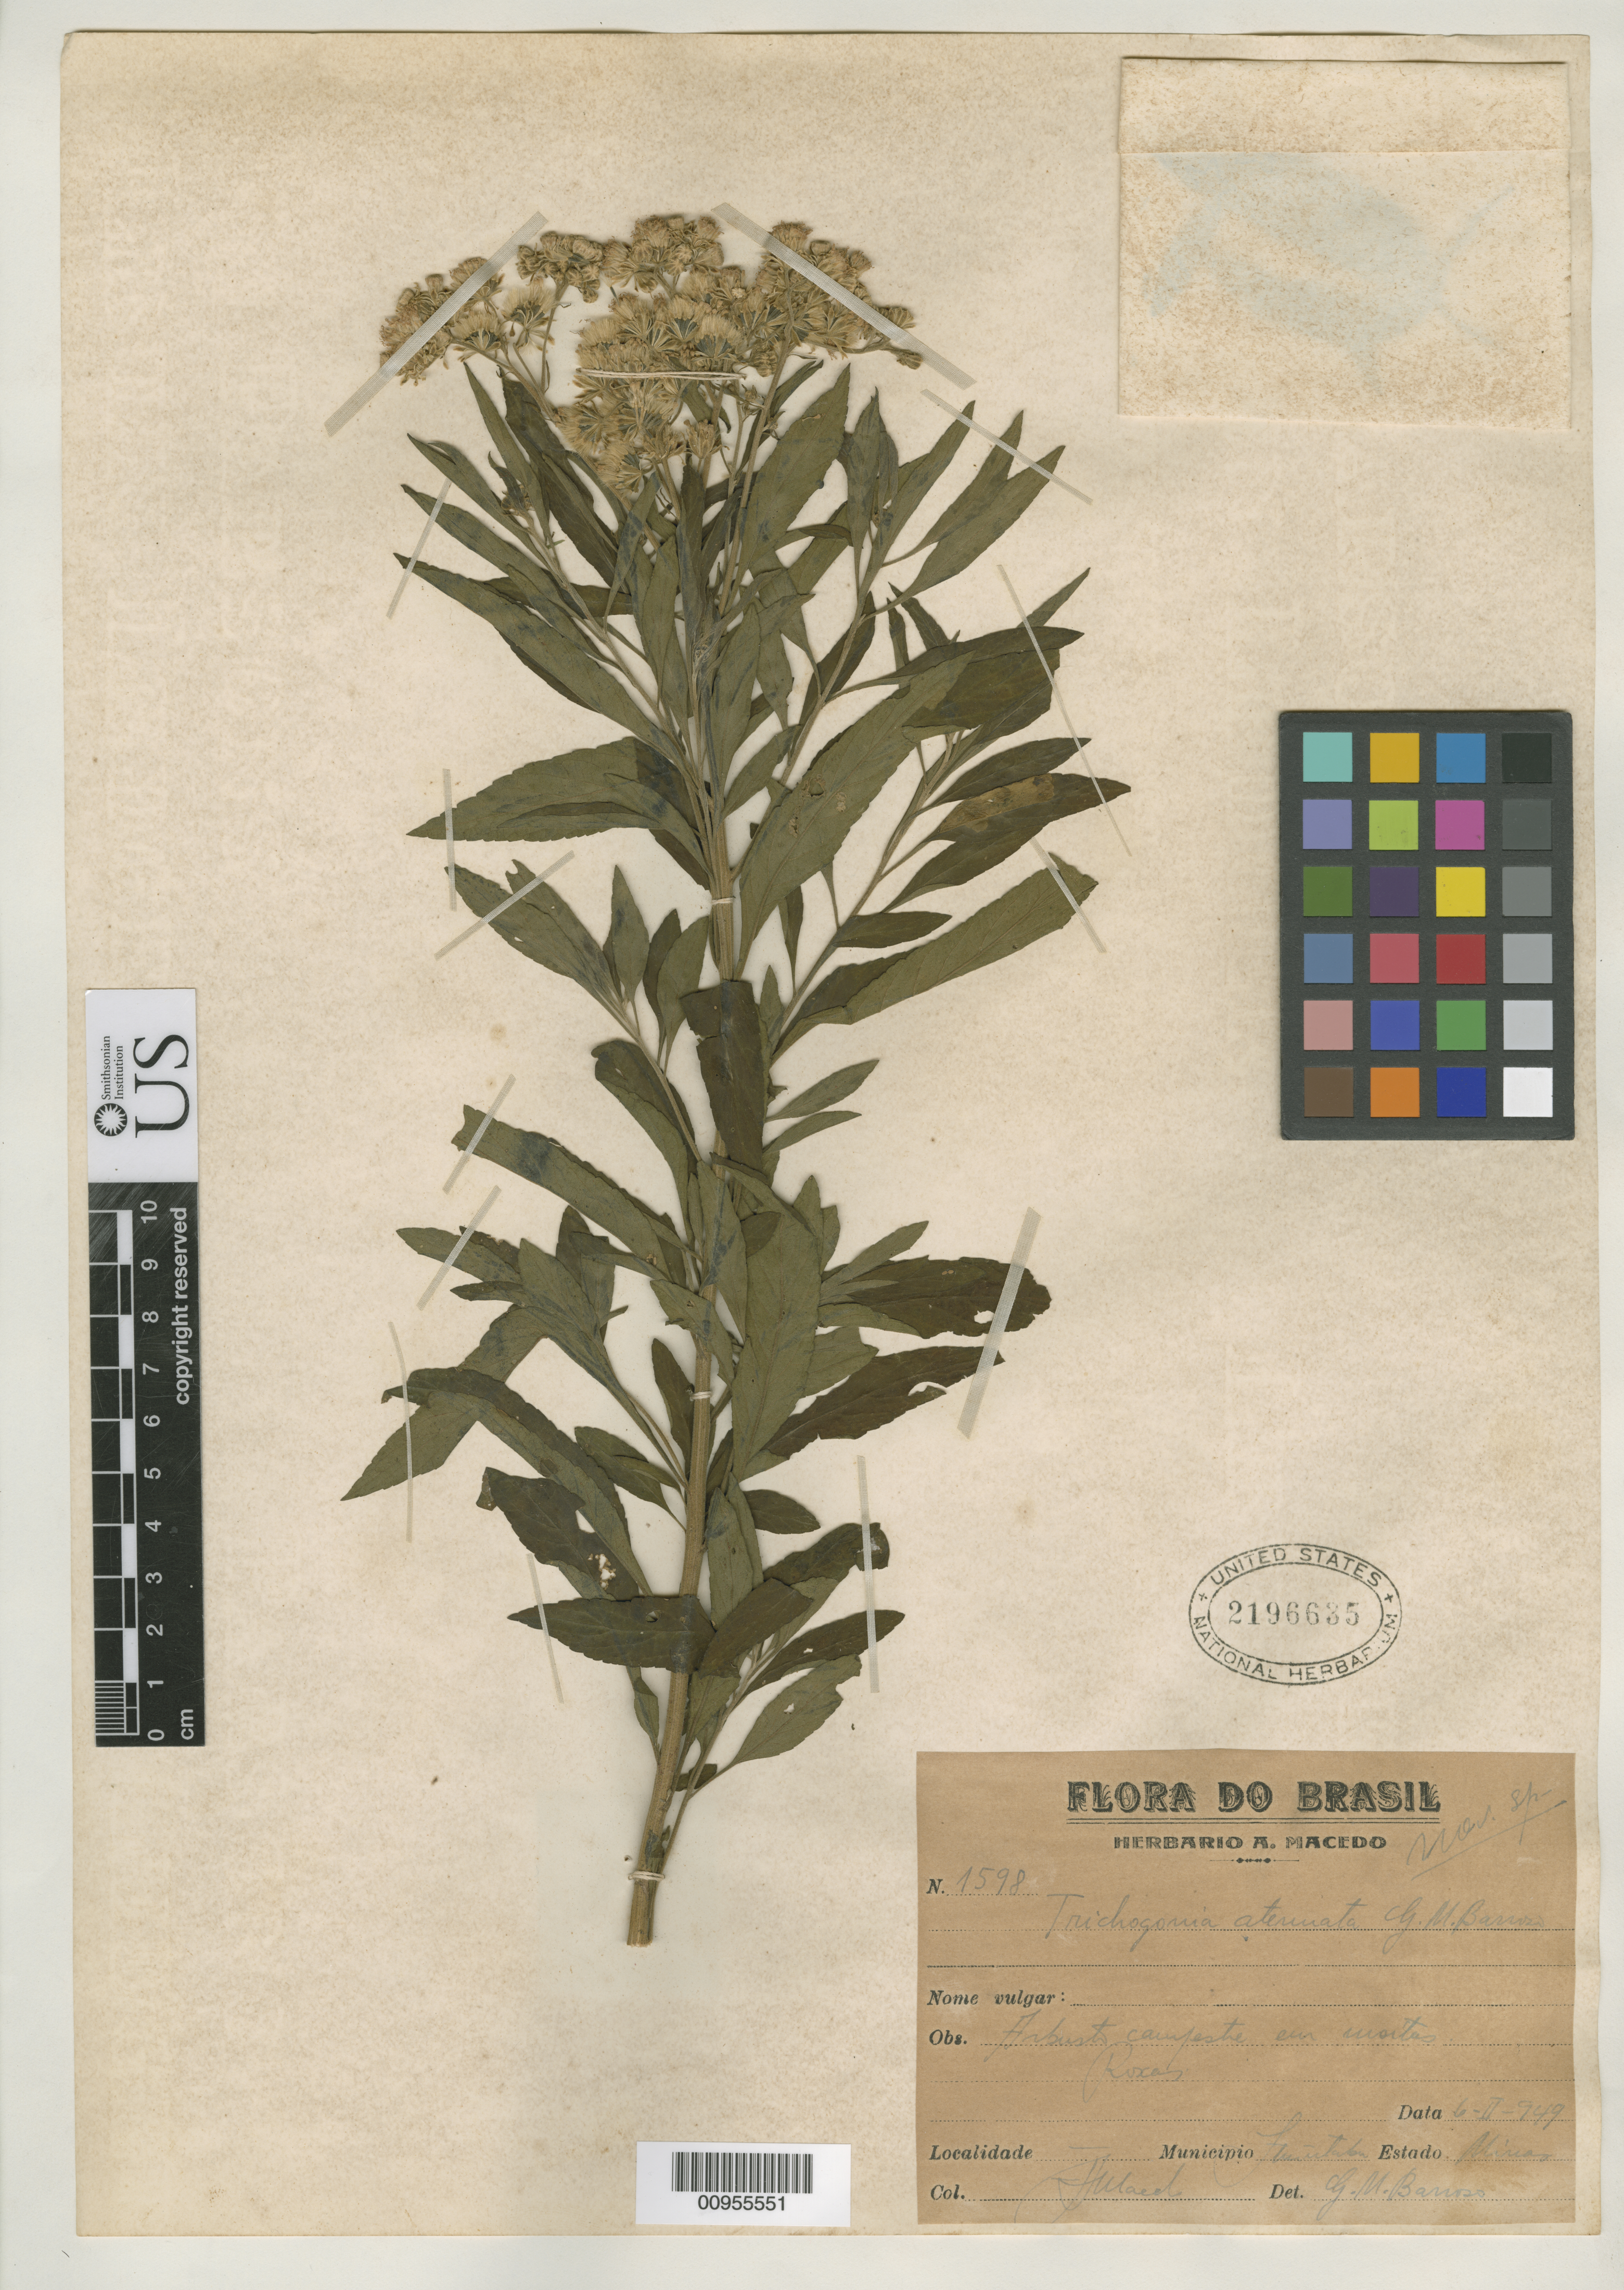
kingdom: Plantae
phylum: Tracheophyta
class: Magnoliopsida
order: Asterales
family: Asteraceae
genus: Trichogonia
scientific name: Trichogonia attenuata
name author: G.M. Barroso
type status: Isotype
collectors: A. Macedo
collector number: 1598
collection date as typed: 06 Feb 1949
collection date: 1949-02-06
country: Brazil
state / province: Minas Gerais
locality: Ituiutaba.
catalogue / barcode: US 2196635